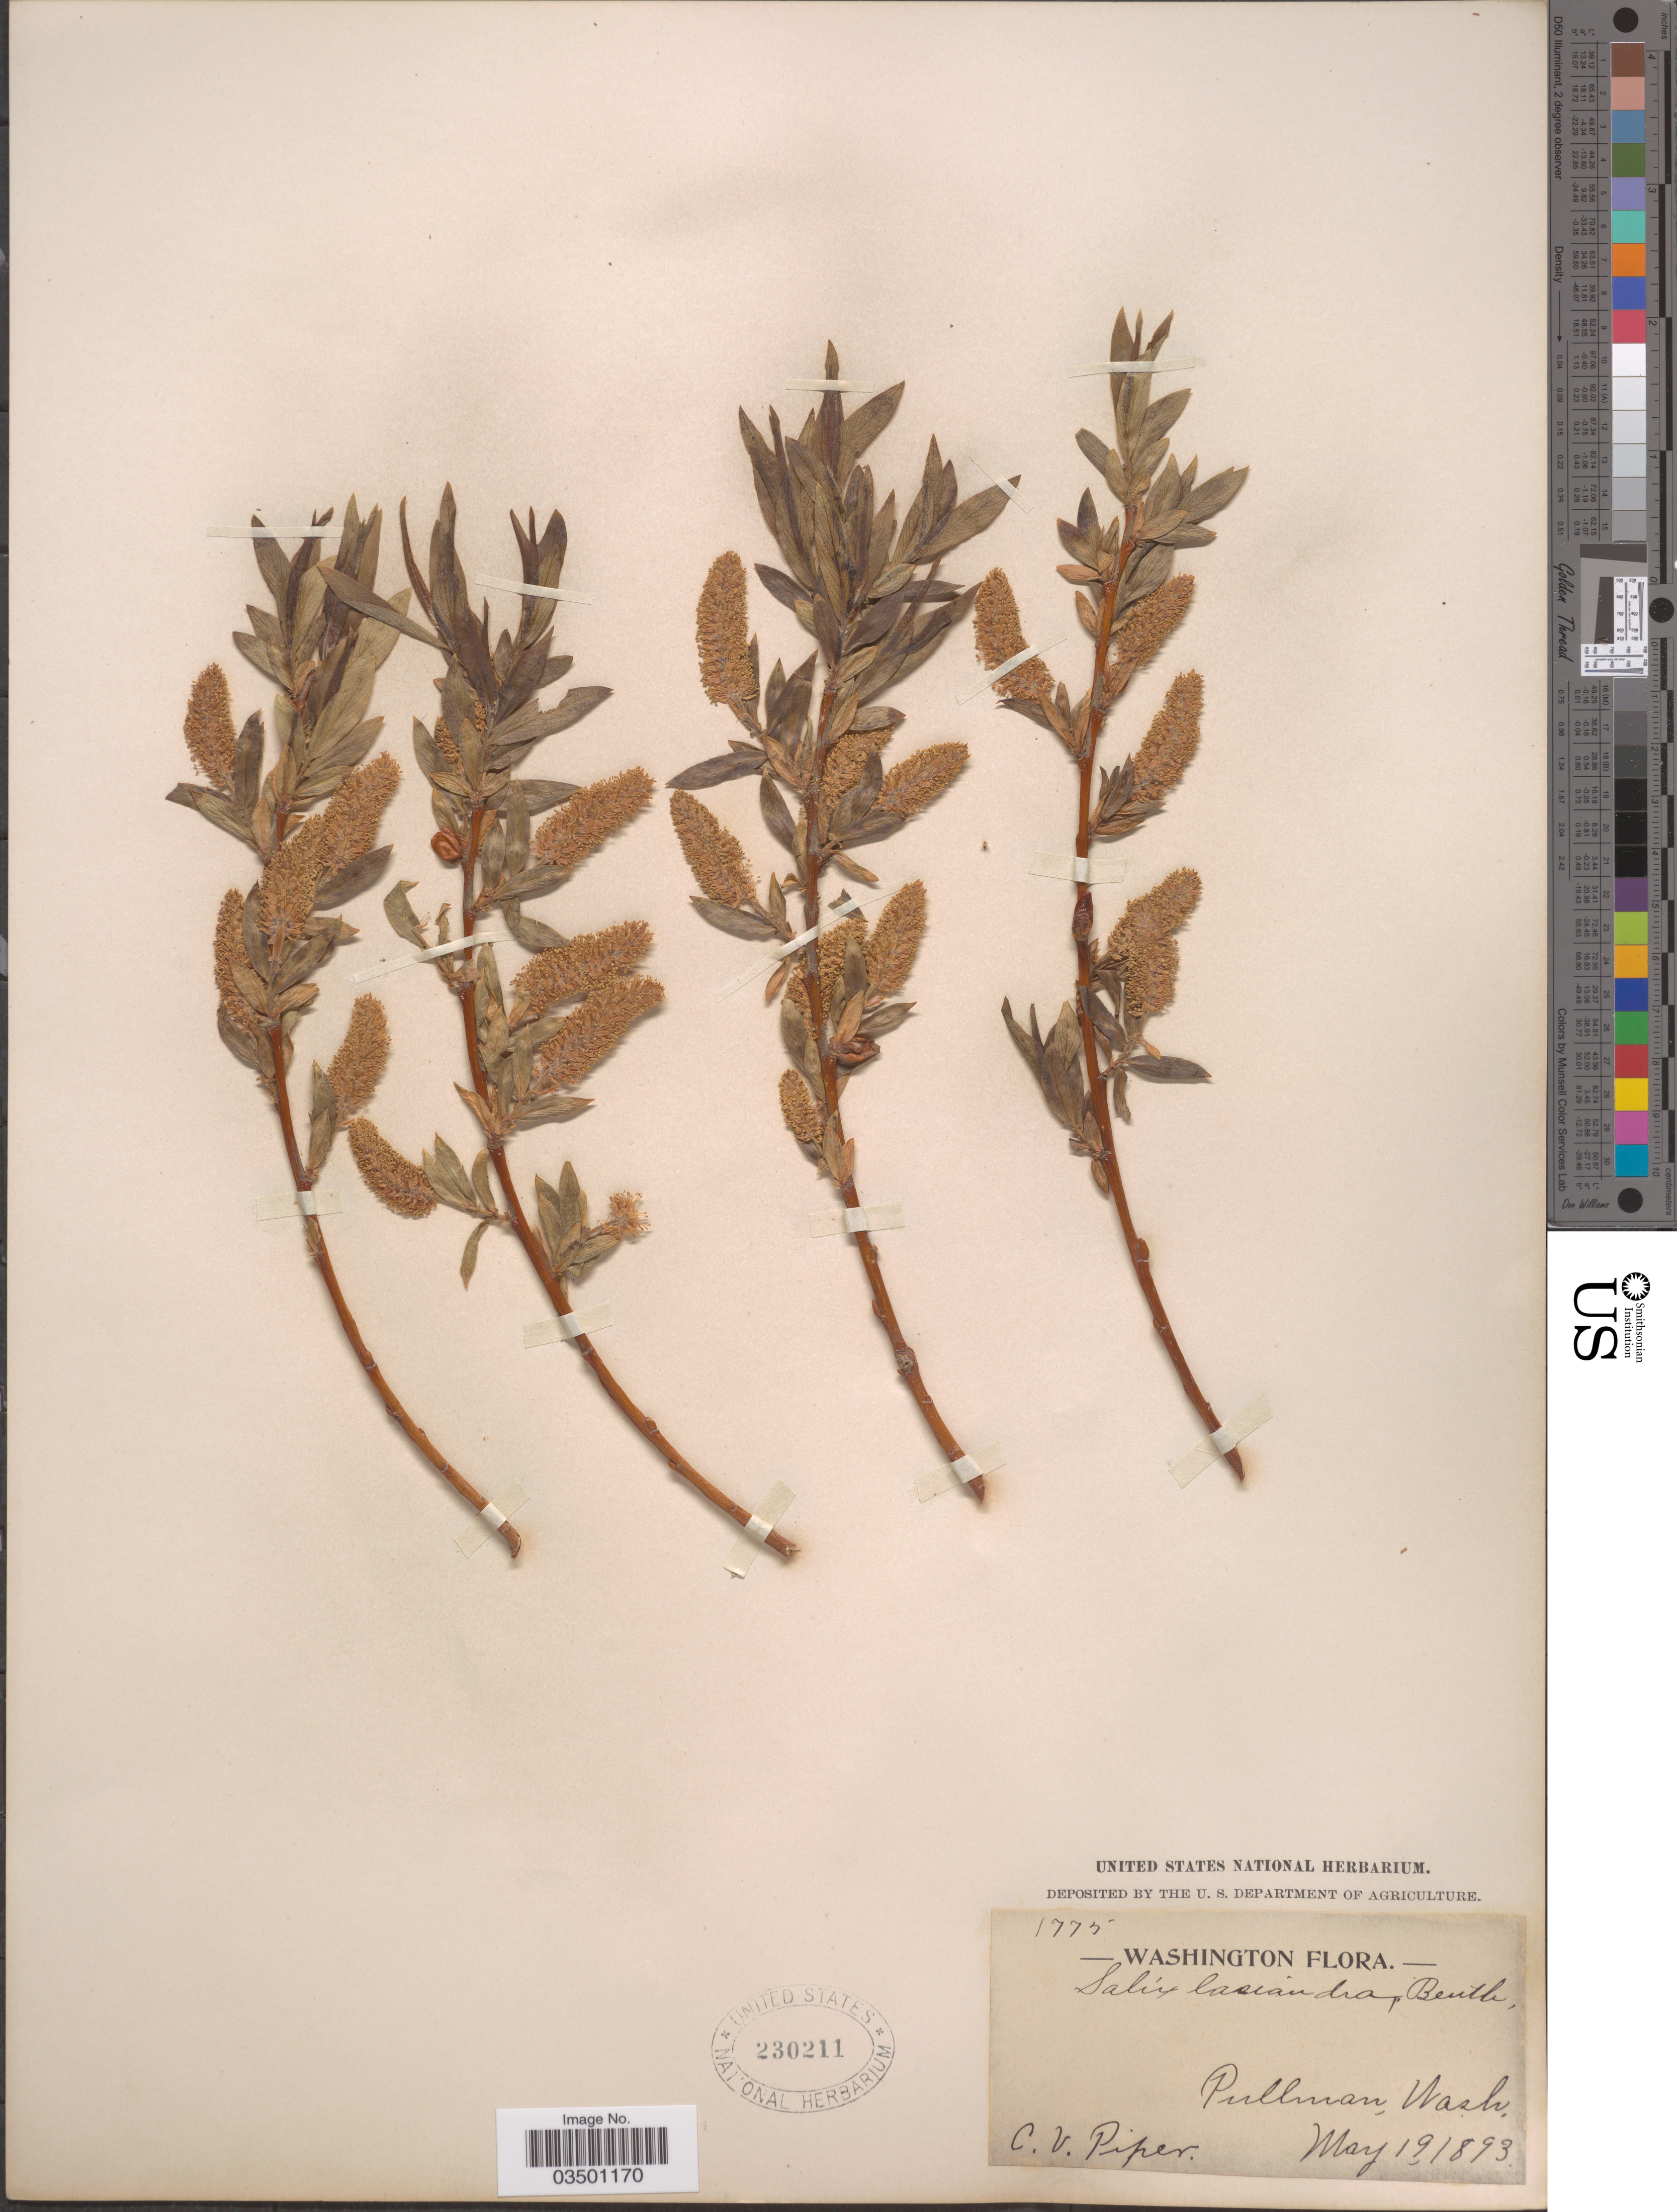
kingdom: Plantae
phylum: Tracheophyta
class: Magnoliopsida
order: Malpighiales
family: Salicaceae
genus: Salix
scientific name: Salix lasiandra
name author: Benth.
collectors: C. V. Piper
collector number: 1775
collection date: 1893-05-19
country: United States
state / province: Washington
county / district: Whitman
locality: Pullman.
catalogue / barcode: US 230211